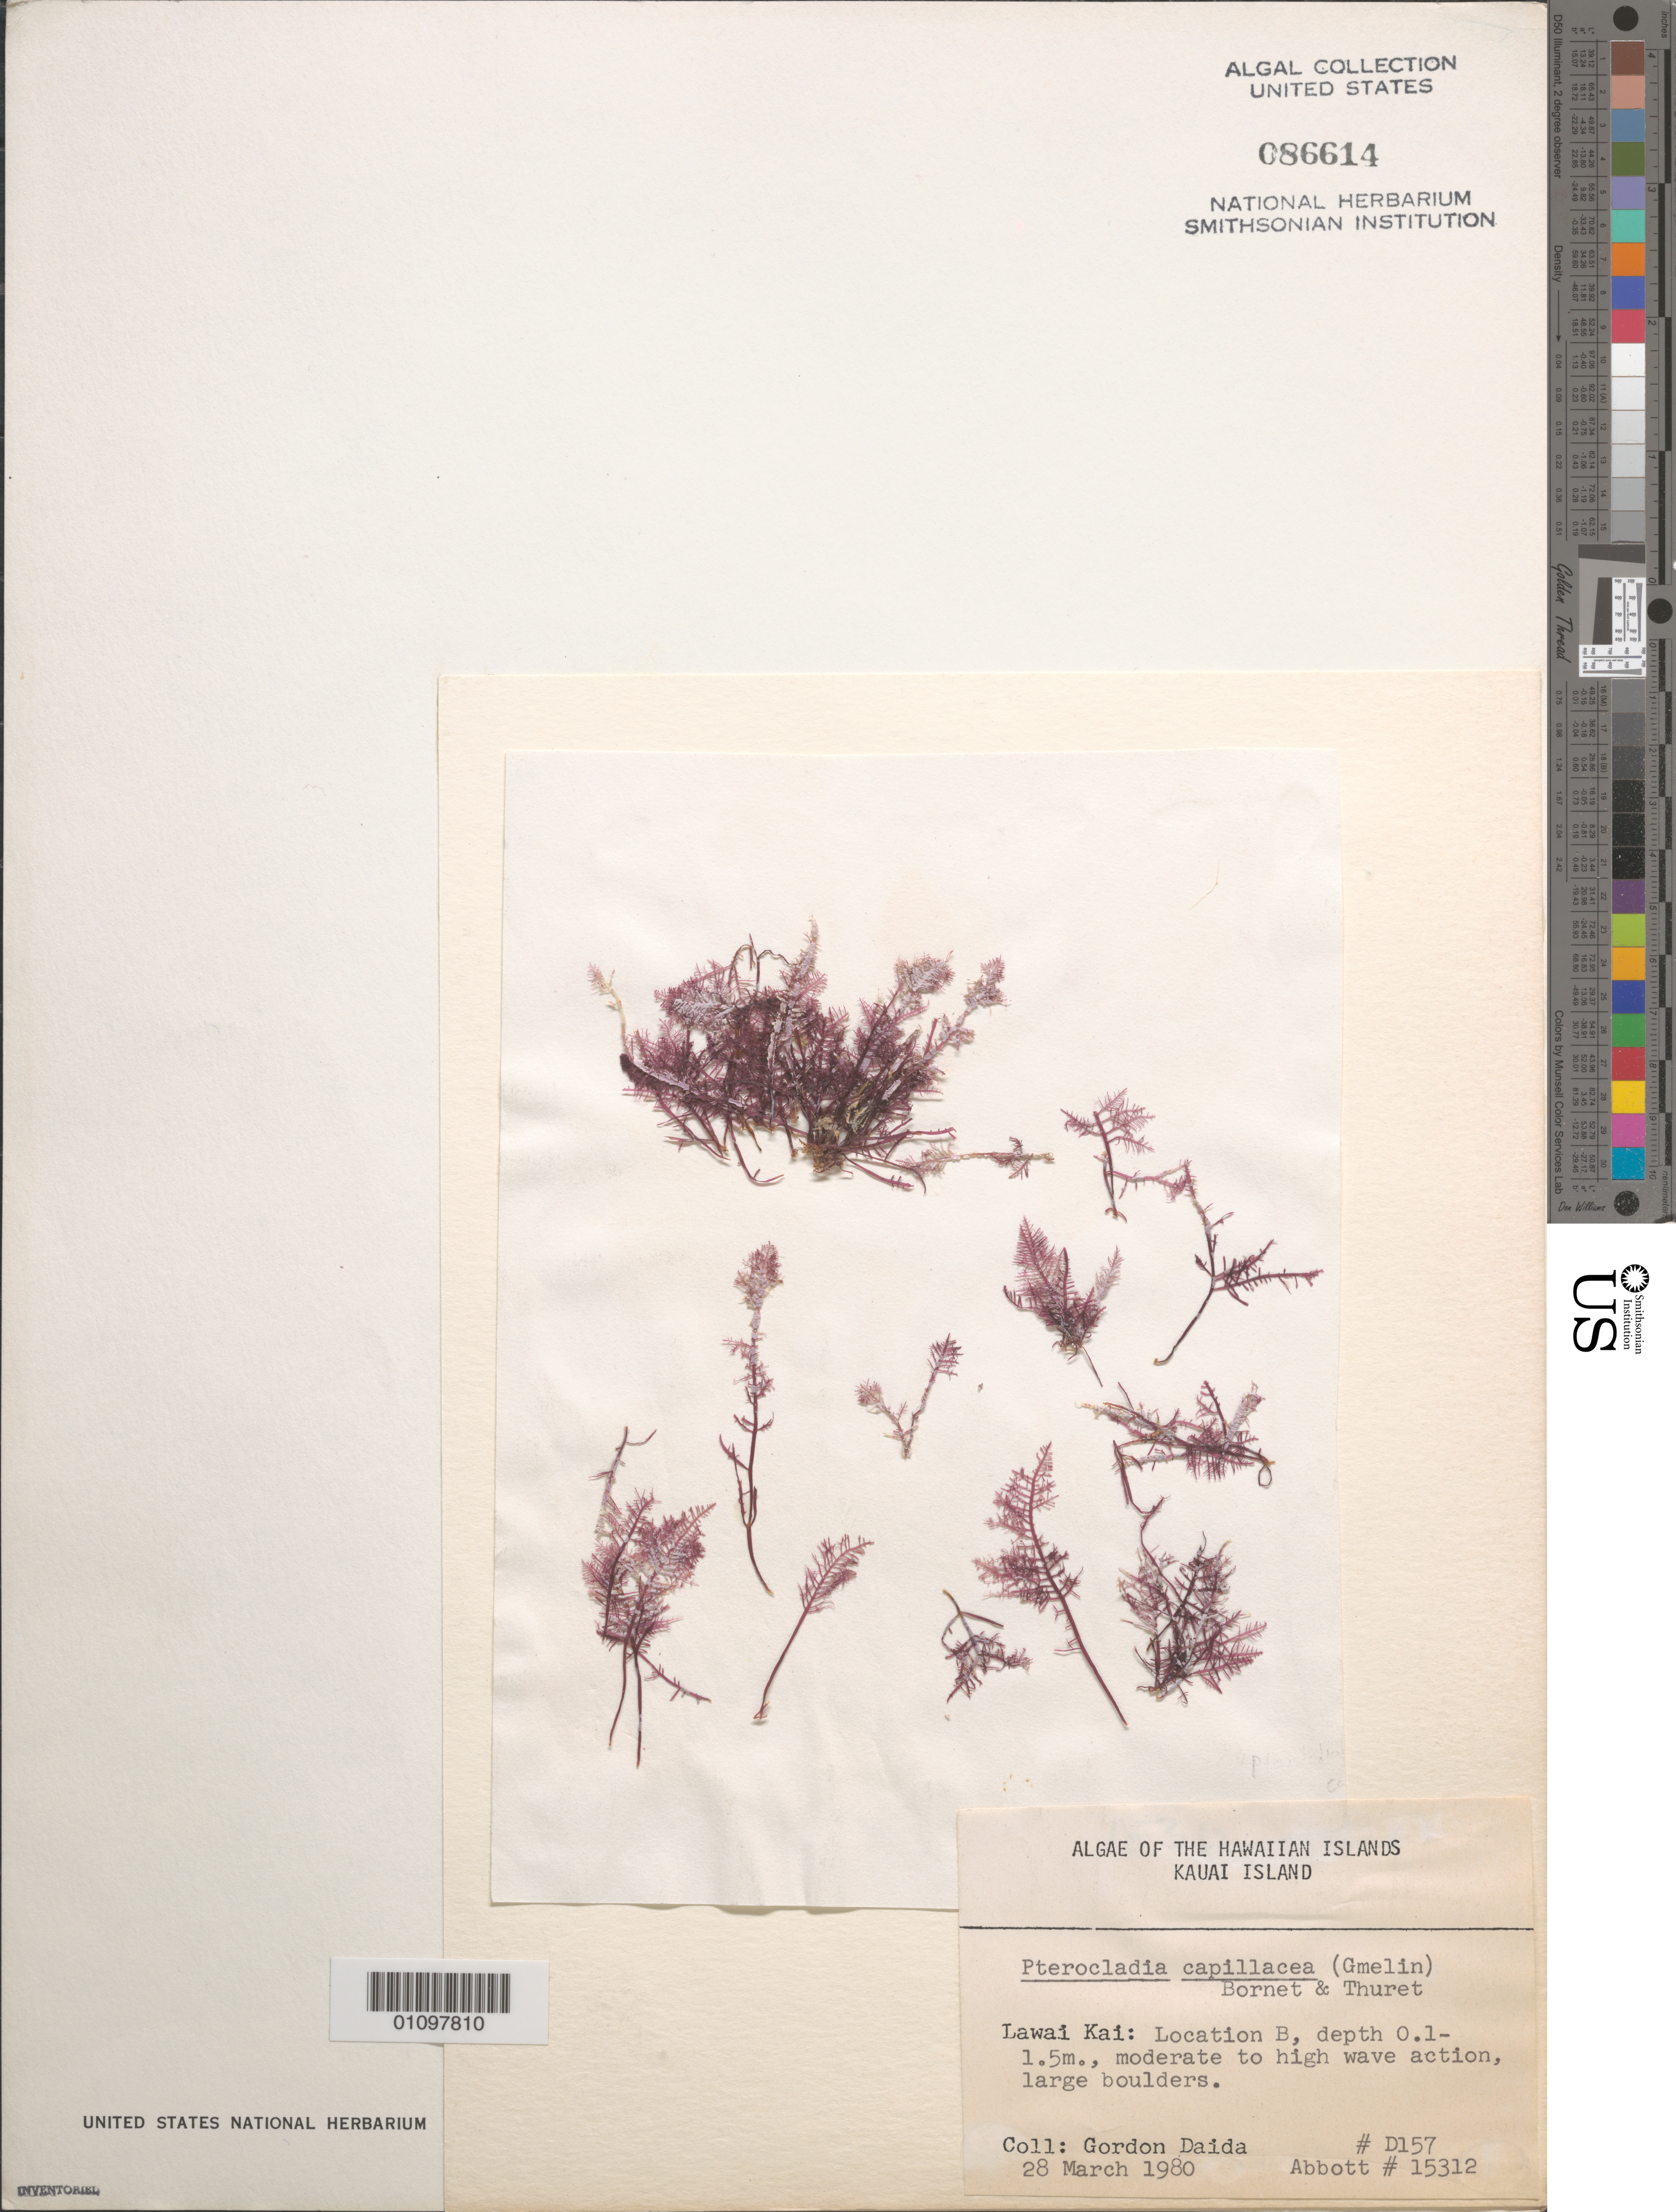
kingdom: Plantae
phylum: Rhodophyta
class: Florideophyceae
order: Gelidiales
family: Pterocladiaceae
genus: Pterocladiella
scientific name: Pterocladiella capillacea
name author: (S.G. Gmel.) Santelices & Hommers.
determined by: Algae name updating Project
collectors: G. Daida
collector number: D157 & IAA 15312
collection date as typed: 28 Mar 1980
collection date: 1980-03-28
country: United States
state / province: Hawaii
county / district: Kauai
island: Kaua'i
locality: Lawai Kai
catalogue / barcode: US 86614